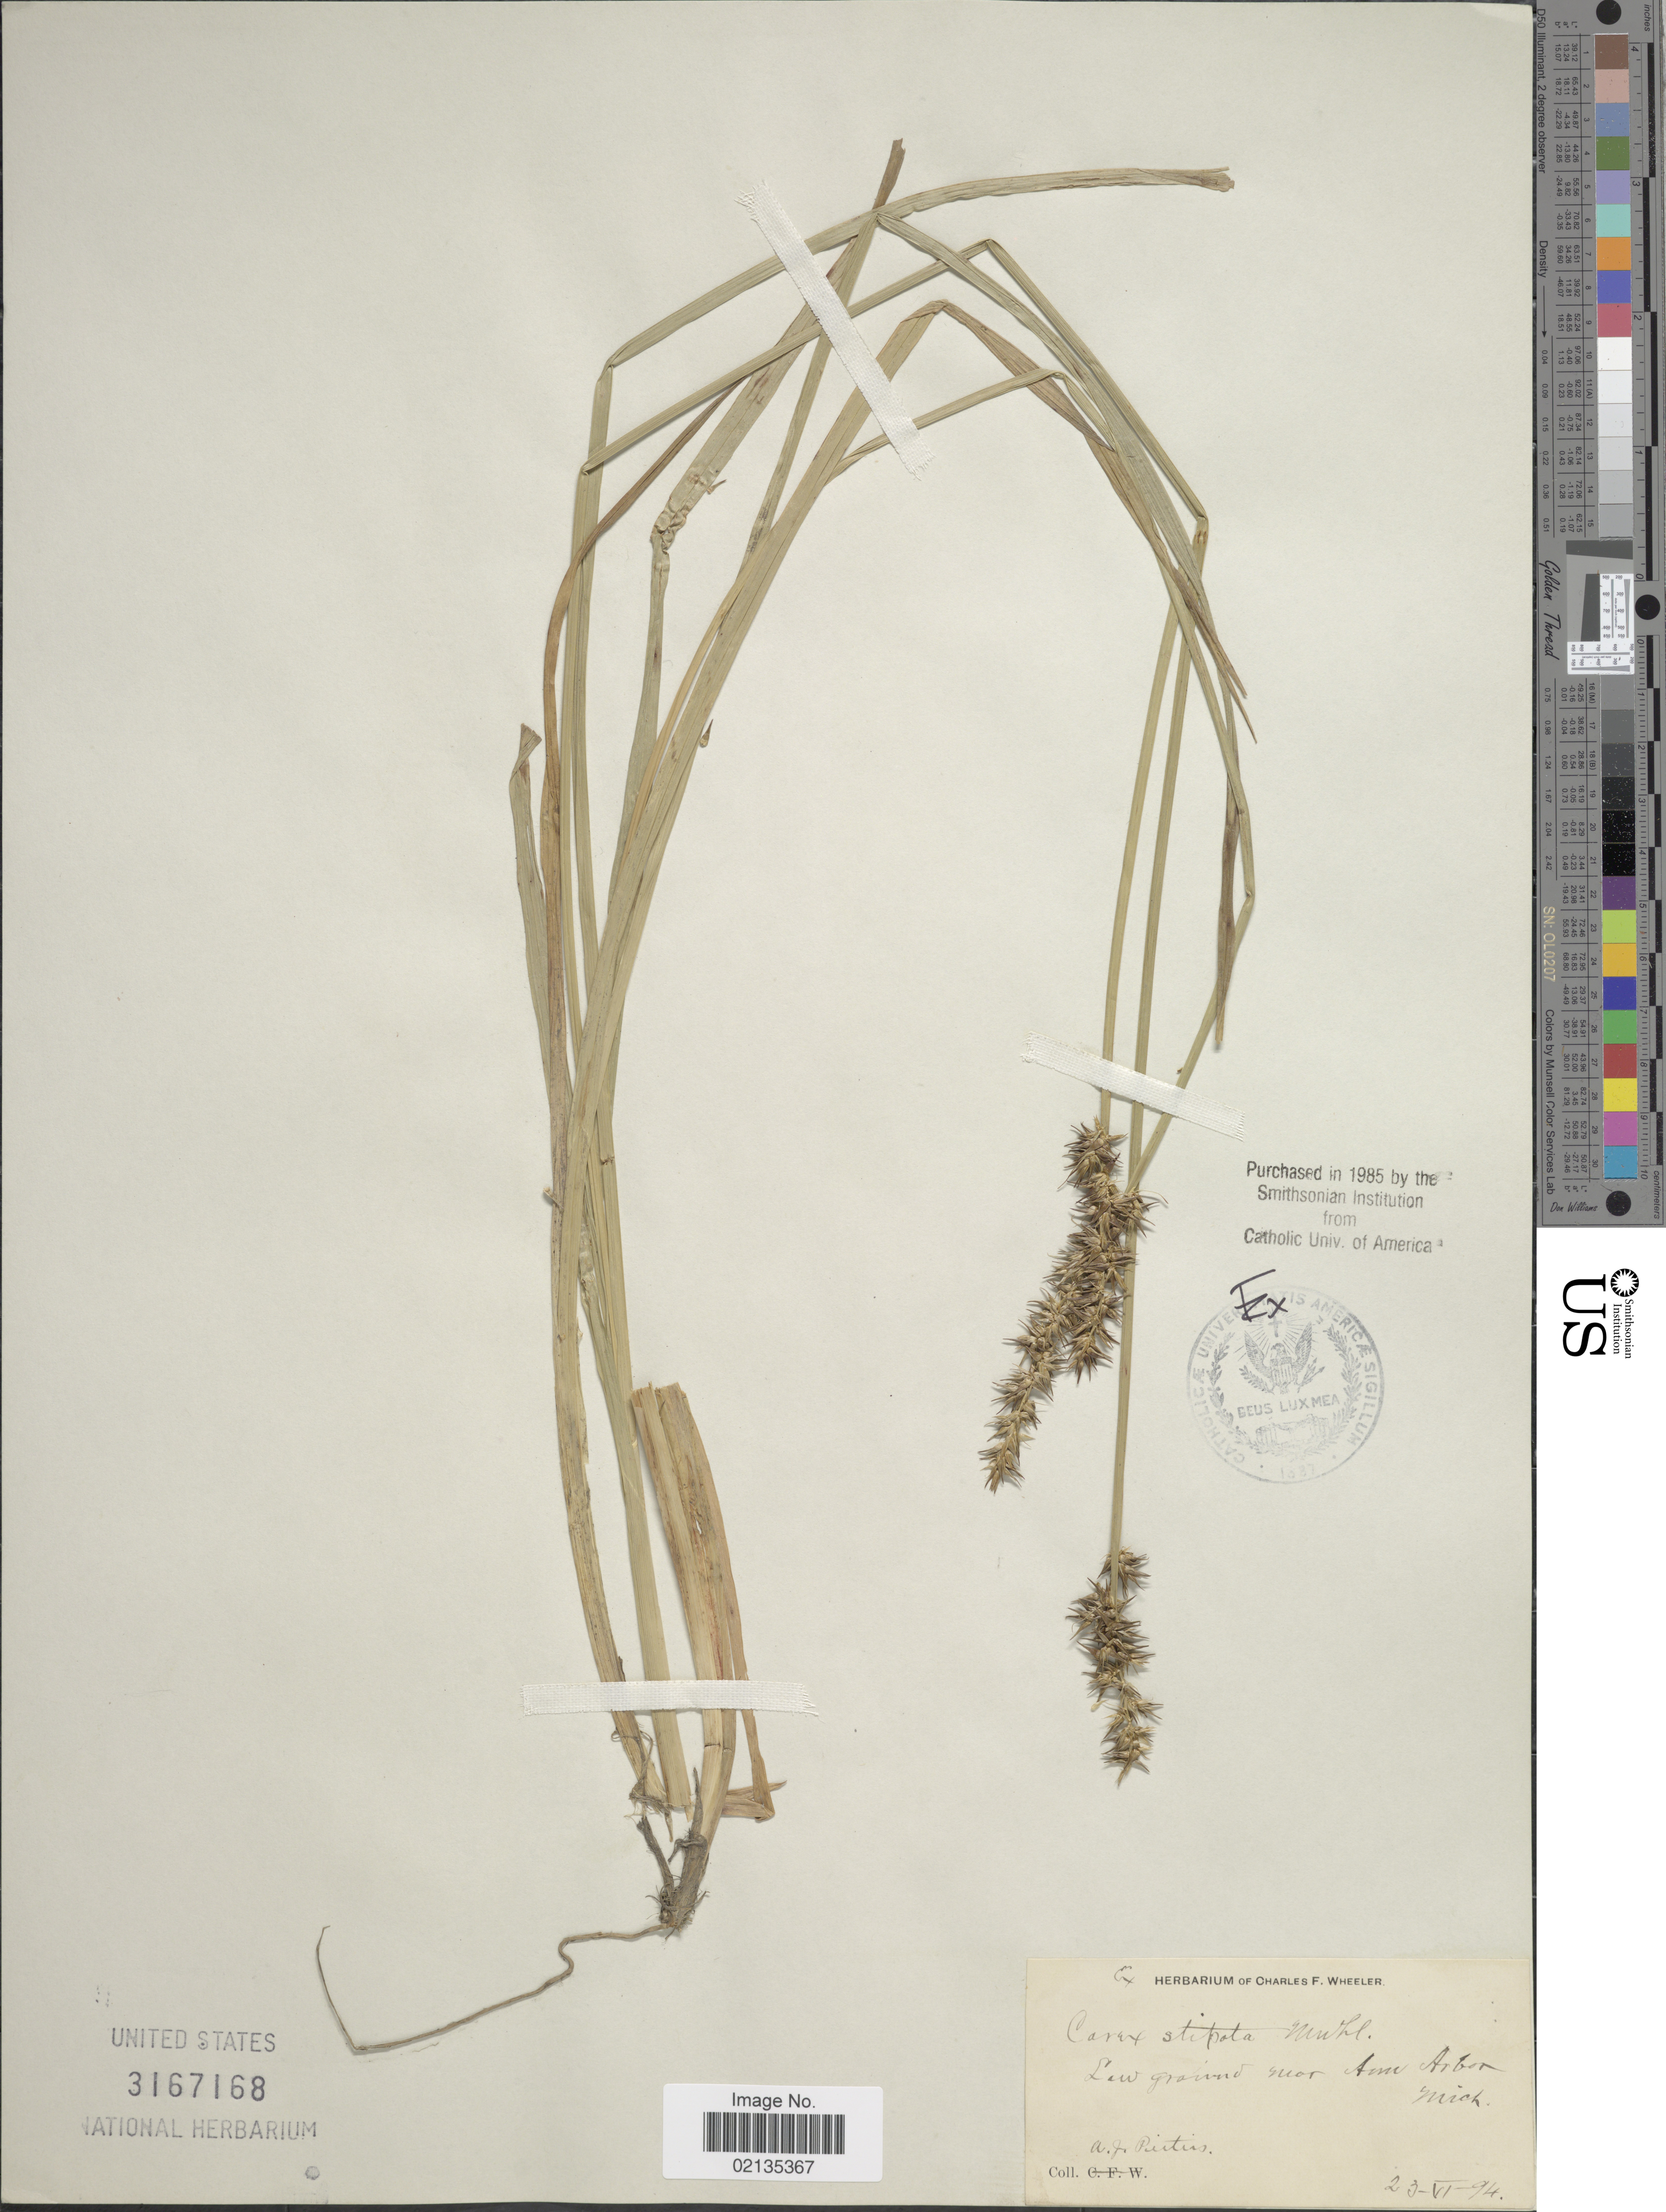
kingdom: Plantae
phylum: Tracheophyta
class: Liliopsida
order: Poales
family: Cyperaceae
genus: Carex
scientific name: Carex stipata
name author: Muhl. ex Willd.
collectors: A. Pieters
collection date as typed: Transcribed d/m/y: 23/6/94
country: United States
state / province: Michigan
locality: Low ground near Ann Arbor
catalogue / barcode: US 3167168